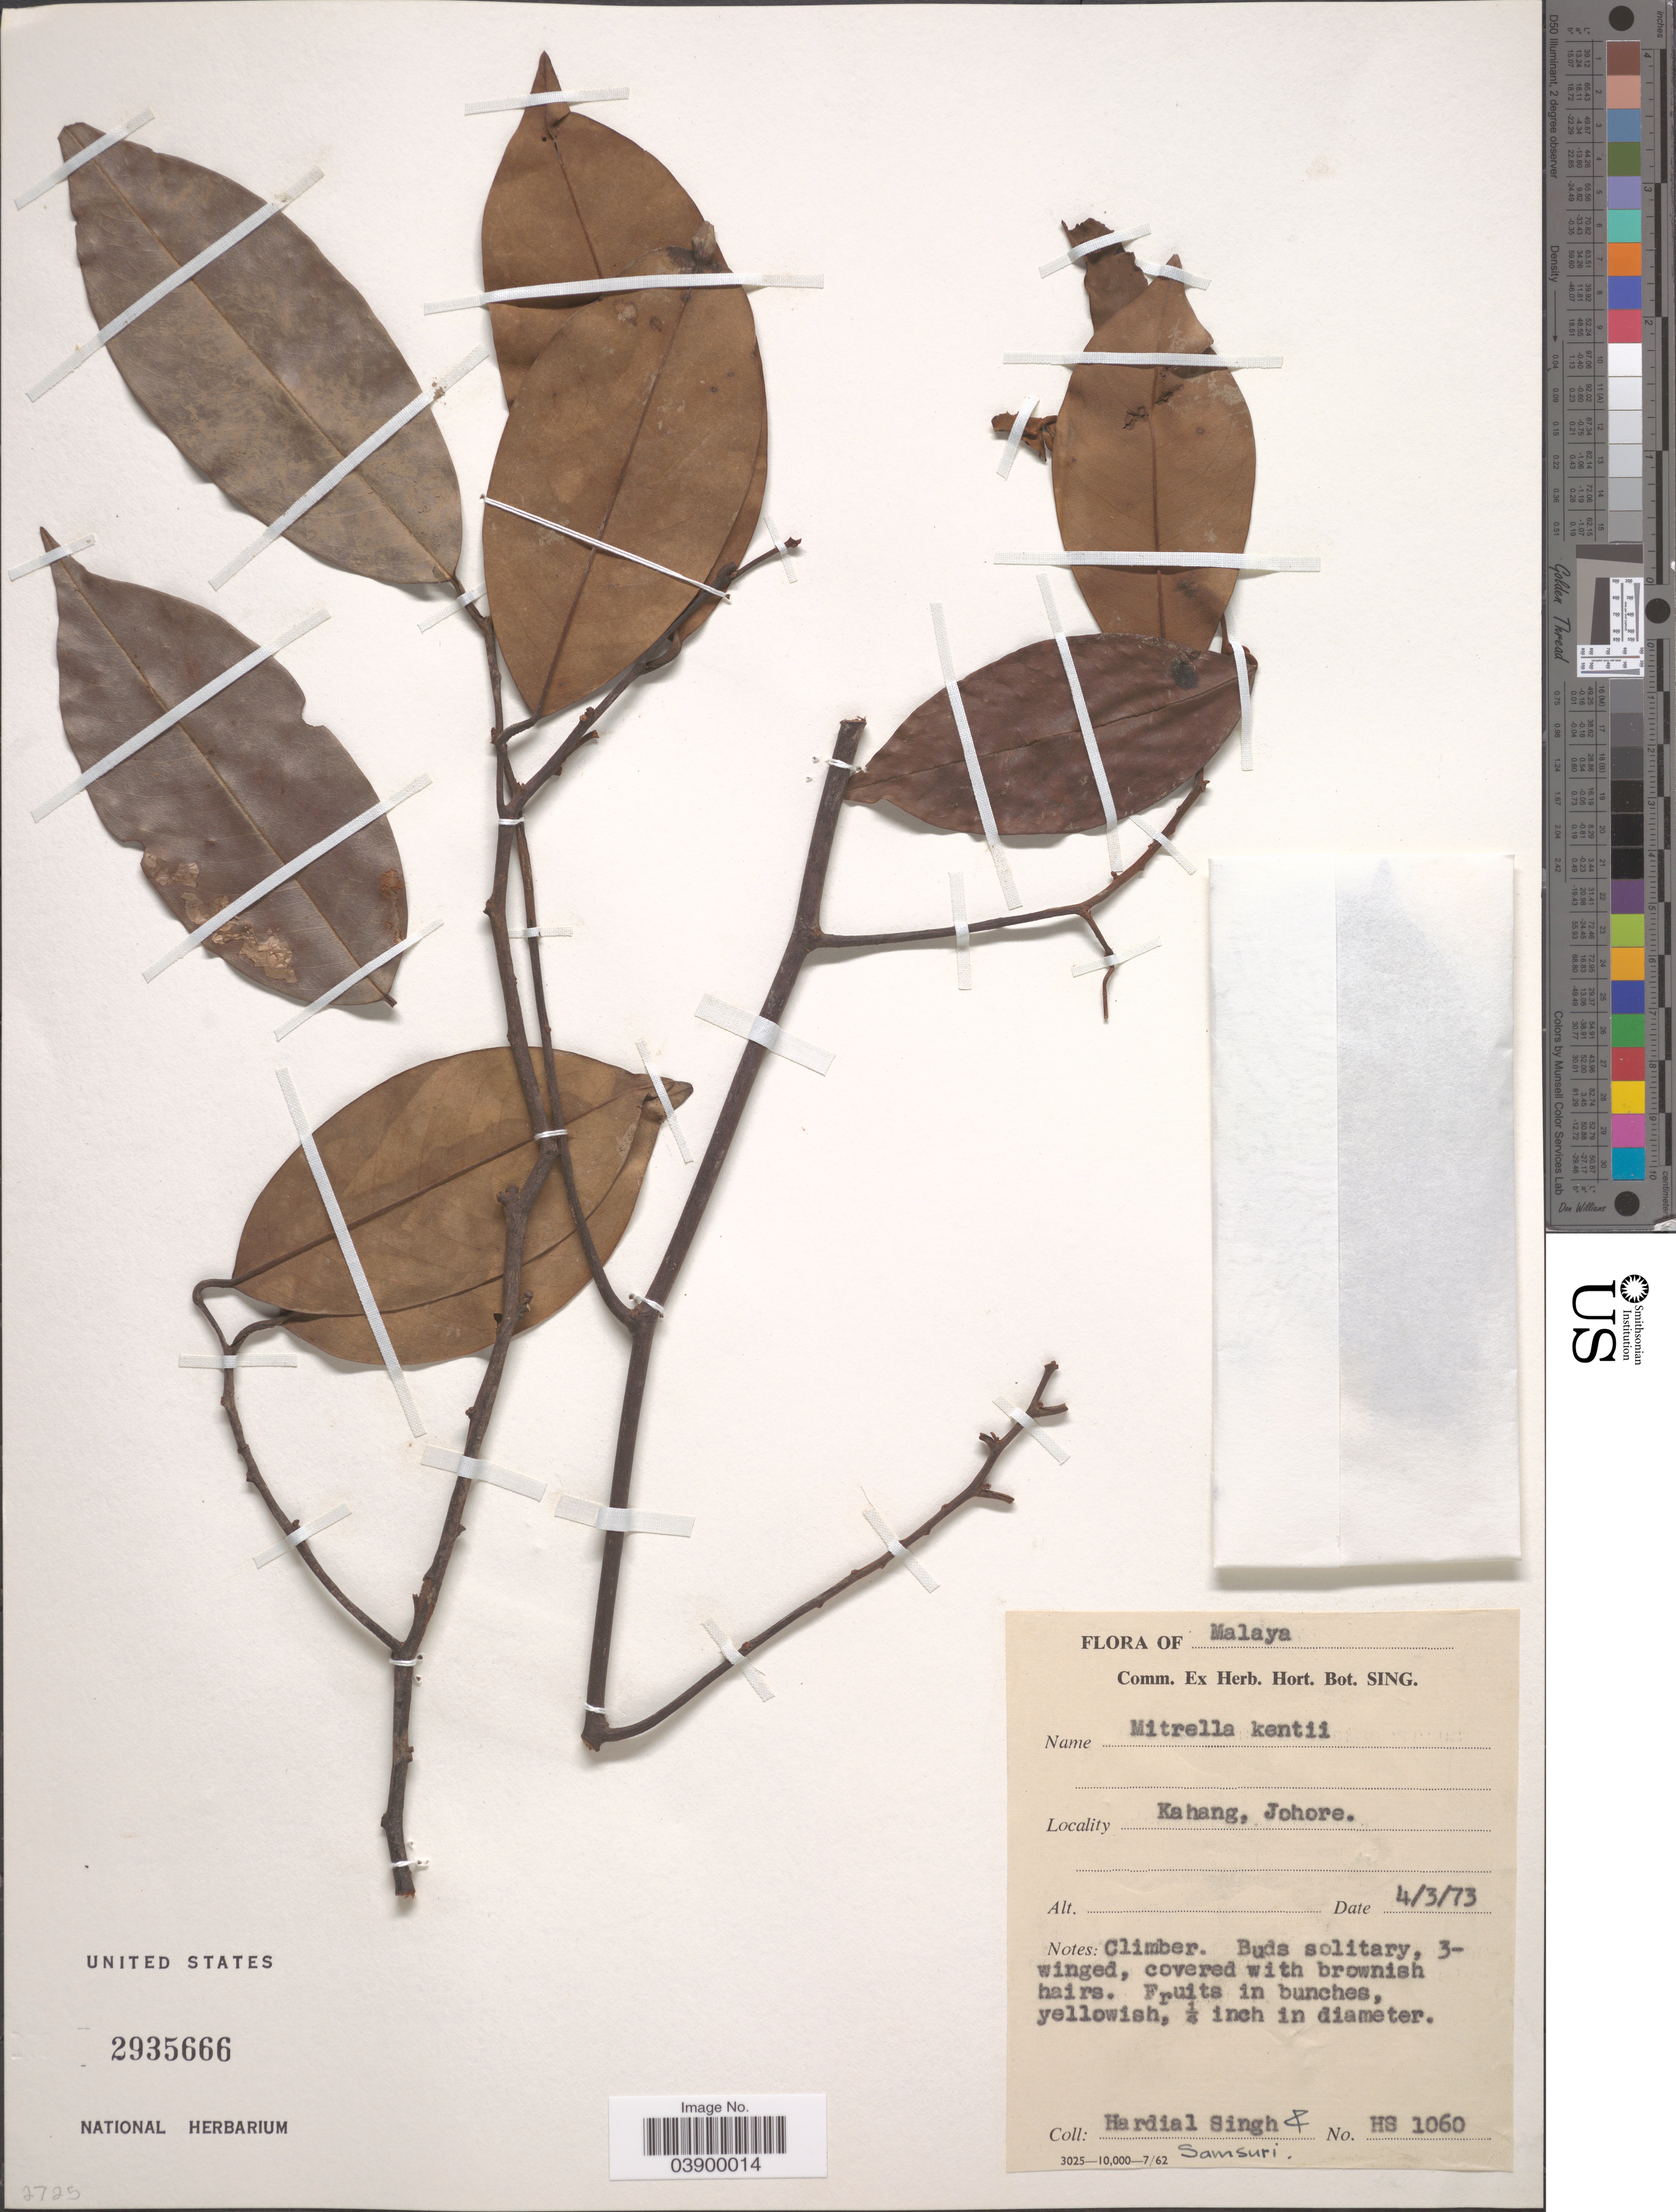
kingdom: Plantae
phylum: Tracheophyta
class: Magnoliopsida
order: Magnoliales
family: Annonaceae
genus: Mitrella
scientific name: Mitrella kentii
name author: Miq.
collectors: H. Singh & -. Samsuri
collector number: HS 1060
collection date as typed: Transcribed d/m/y: 4/3/73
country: Malaysia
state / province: Johor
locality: Malaya. Kahang, Johore.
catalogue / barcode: US 2935666